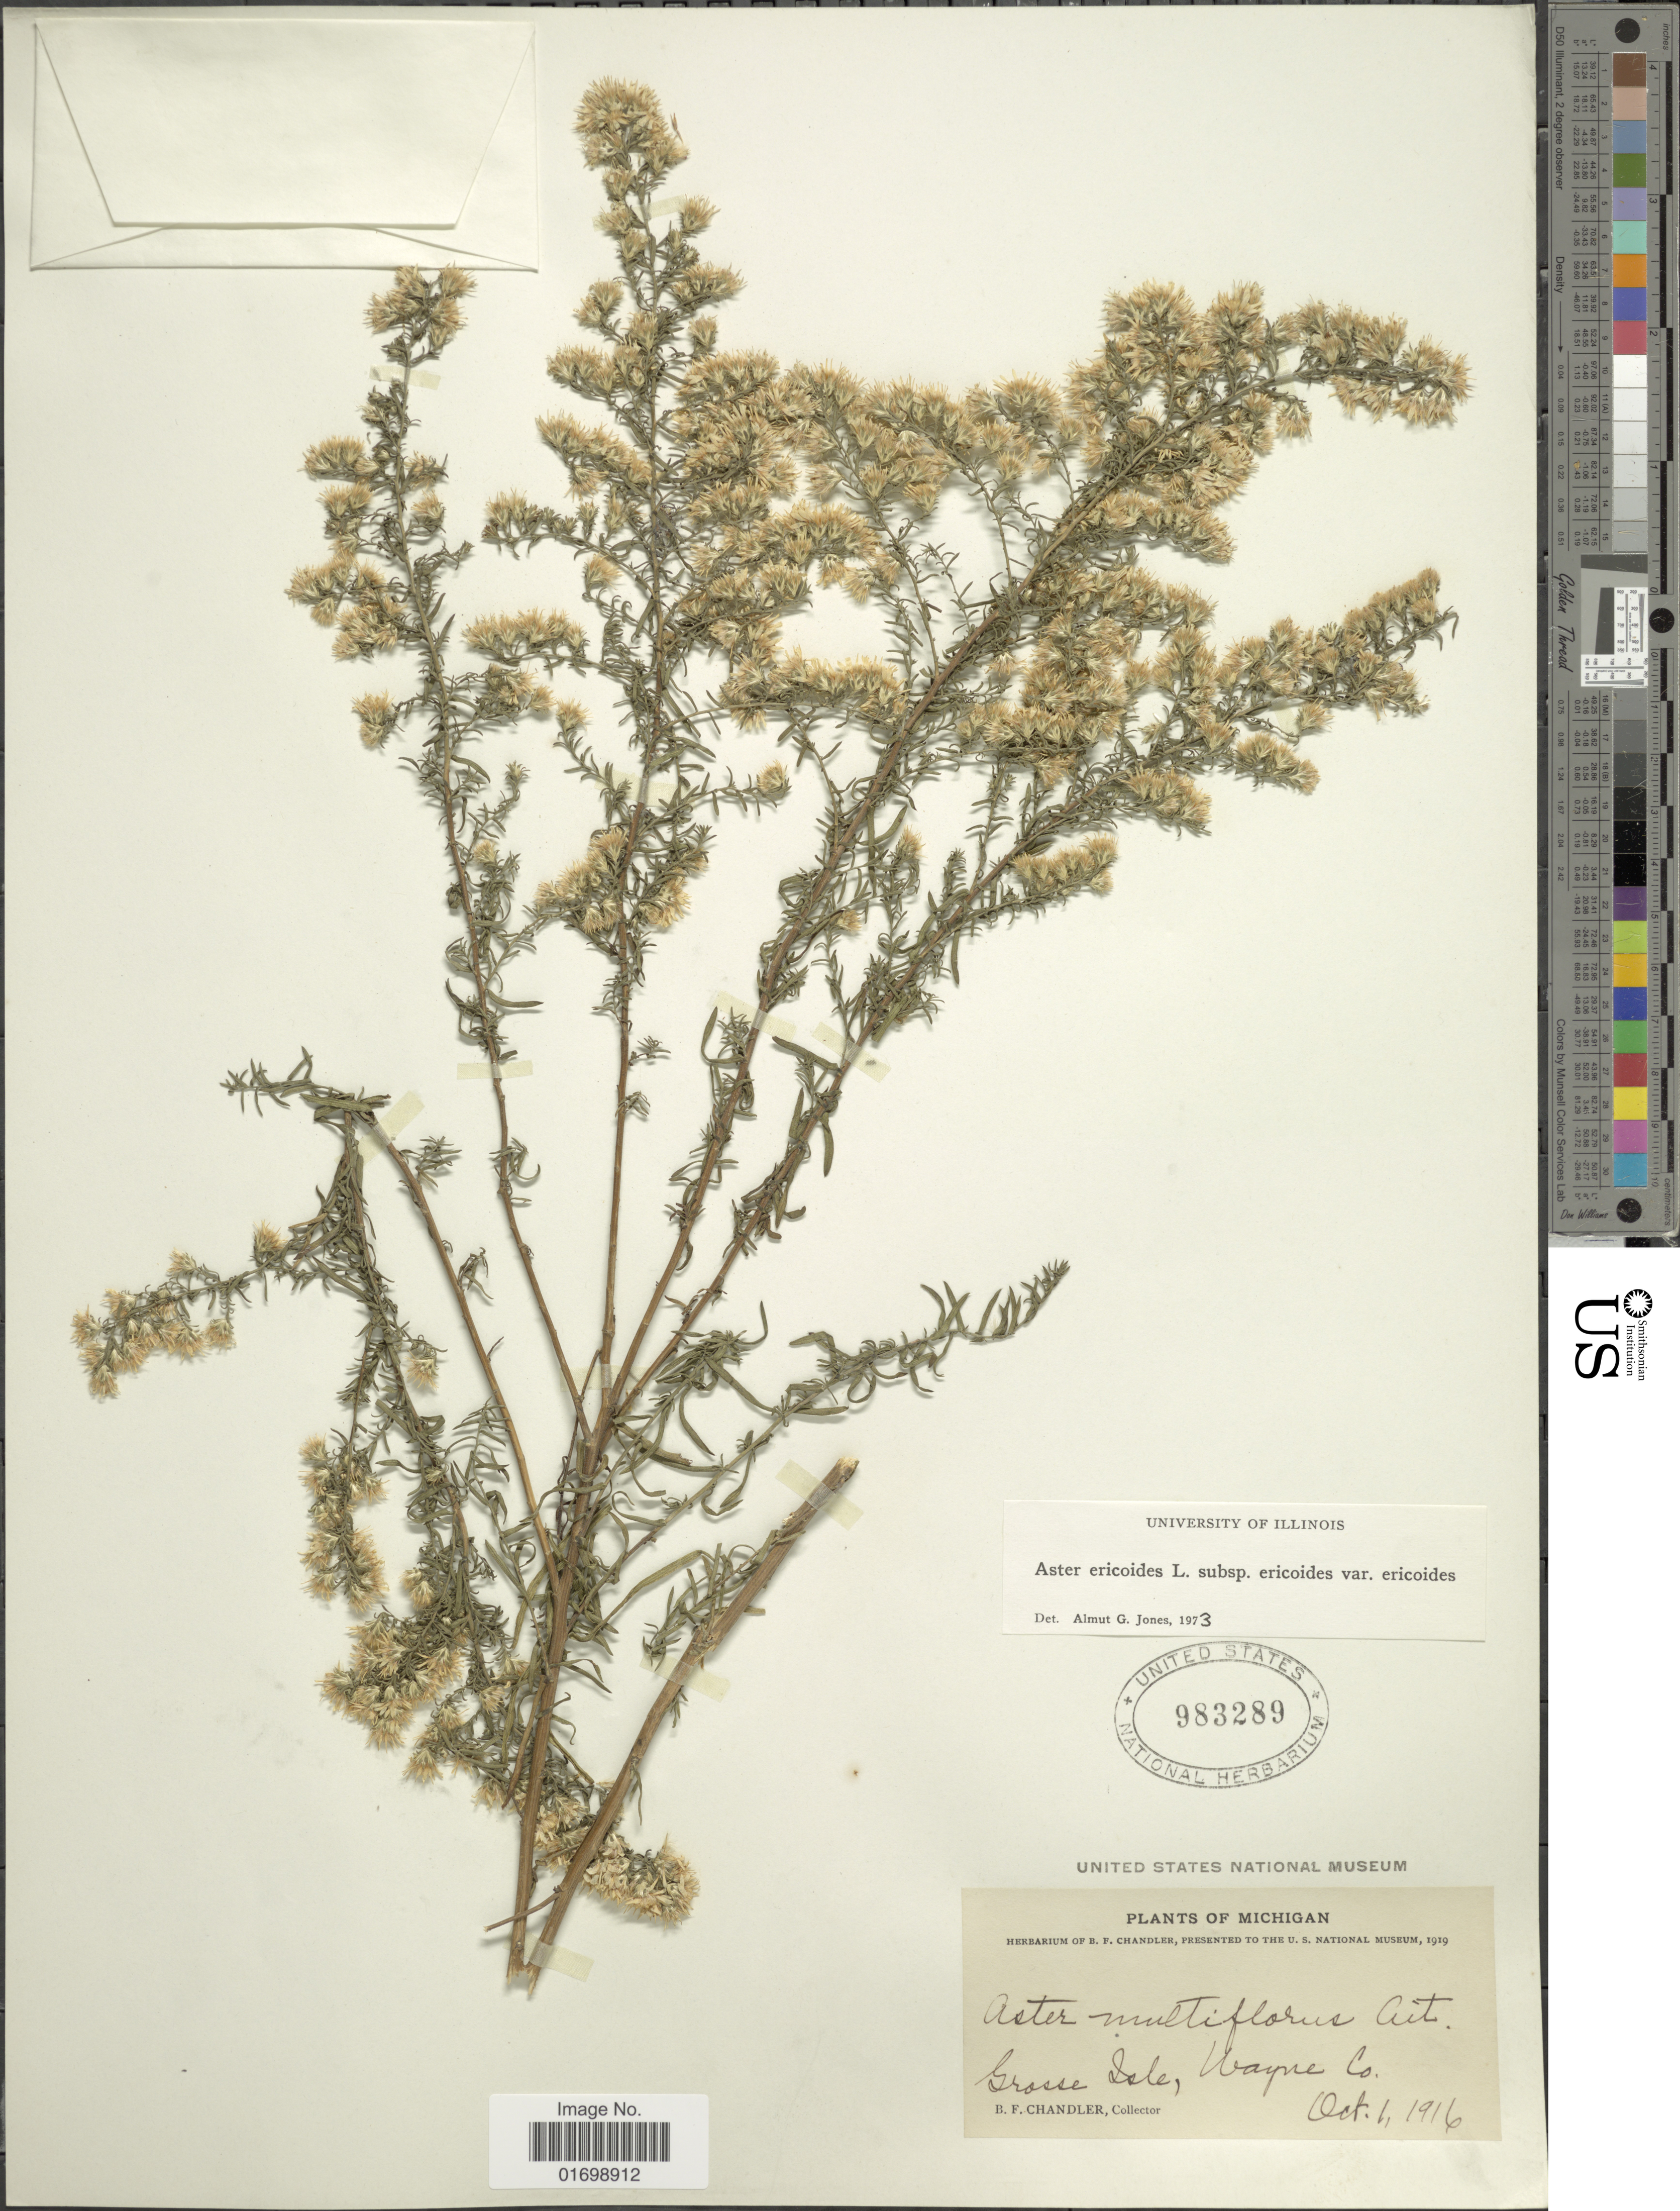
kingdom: Plantae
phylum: Tracheophyta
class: Magnoliopsida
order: Asterales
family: Asteraceae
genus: Symphyotrichum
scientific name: Symphyotrichum ericoides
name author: (L.) G.L. Nesom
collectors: B. F. Chandler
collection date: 1916-10-01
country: United States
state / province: Michigan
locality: Grosse Isle, Wayne Co.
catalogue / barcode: US 983289